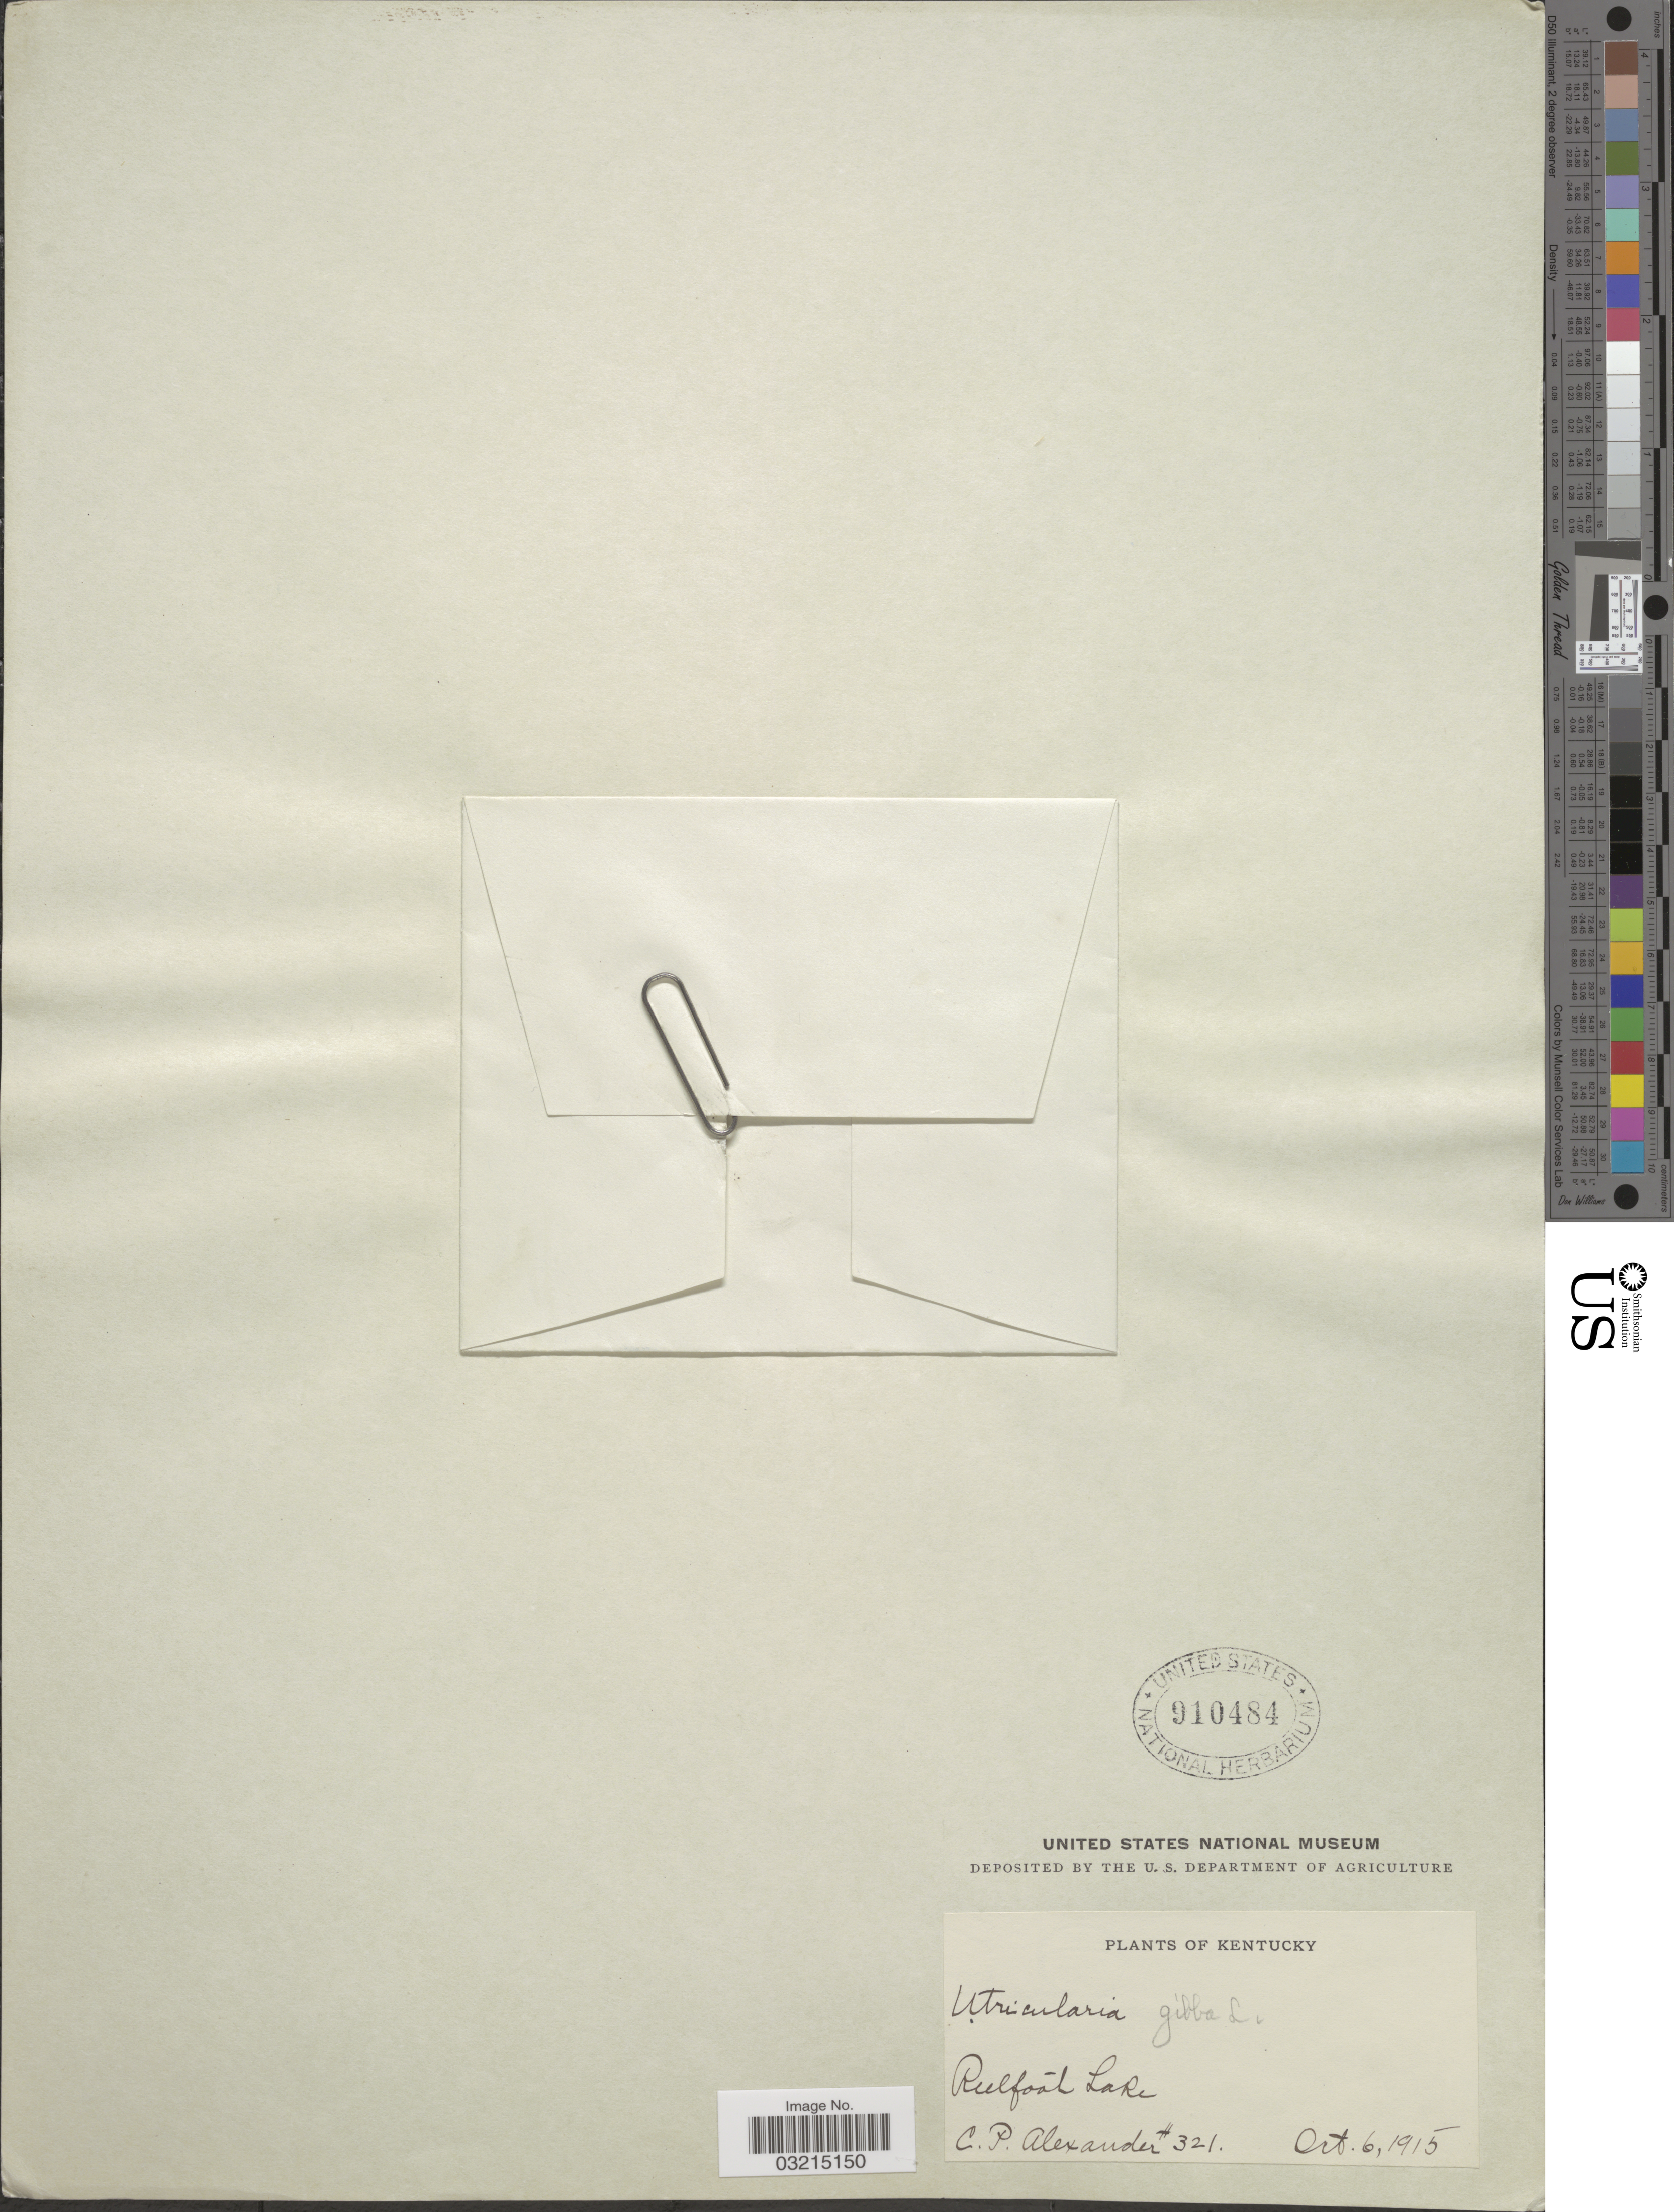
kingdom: Plantae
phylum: Tracheophyta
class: Magnoliopsida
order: Lamiales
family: Lentibulariaceae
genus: Utricularia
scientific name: Utricularia gibba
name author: L.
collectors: C. P. Alexander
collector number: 321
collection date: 1915-10-06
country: United States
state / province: Kentucky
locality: Reelfoot Lake.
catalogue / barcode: US 910484